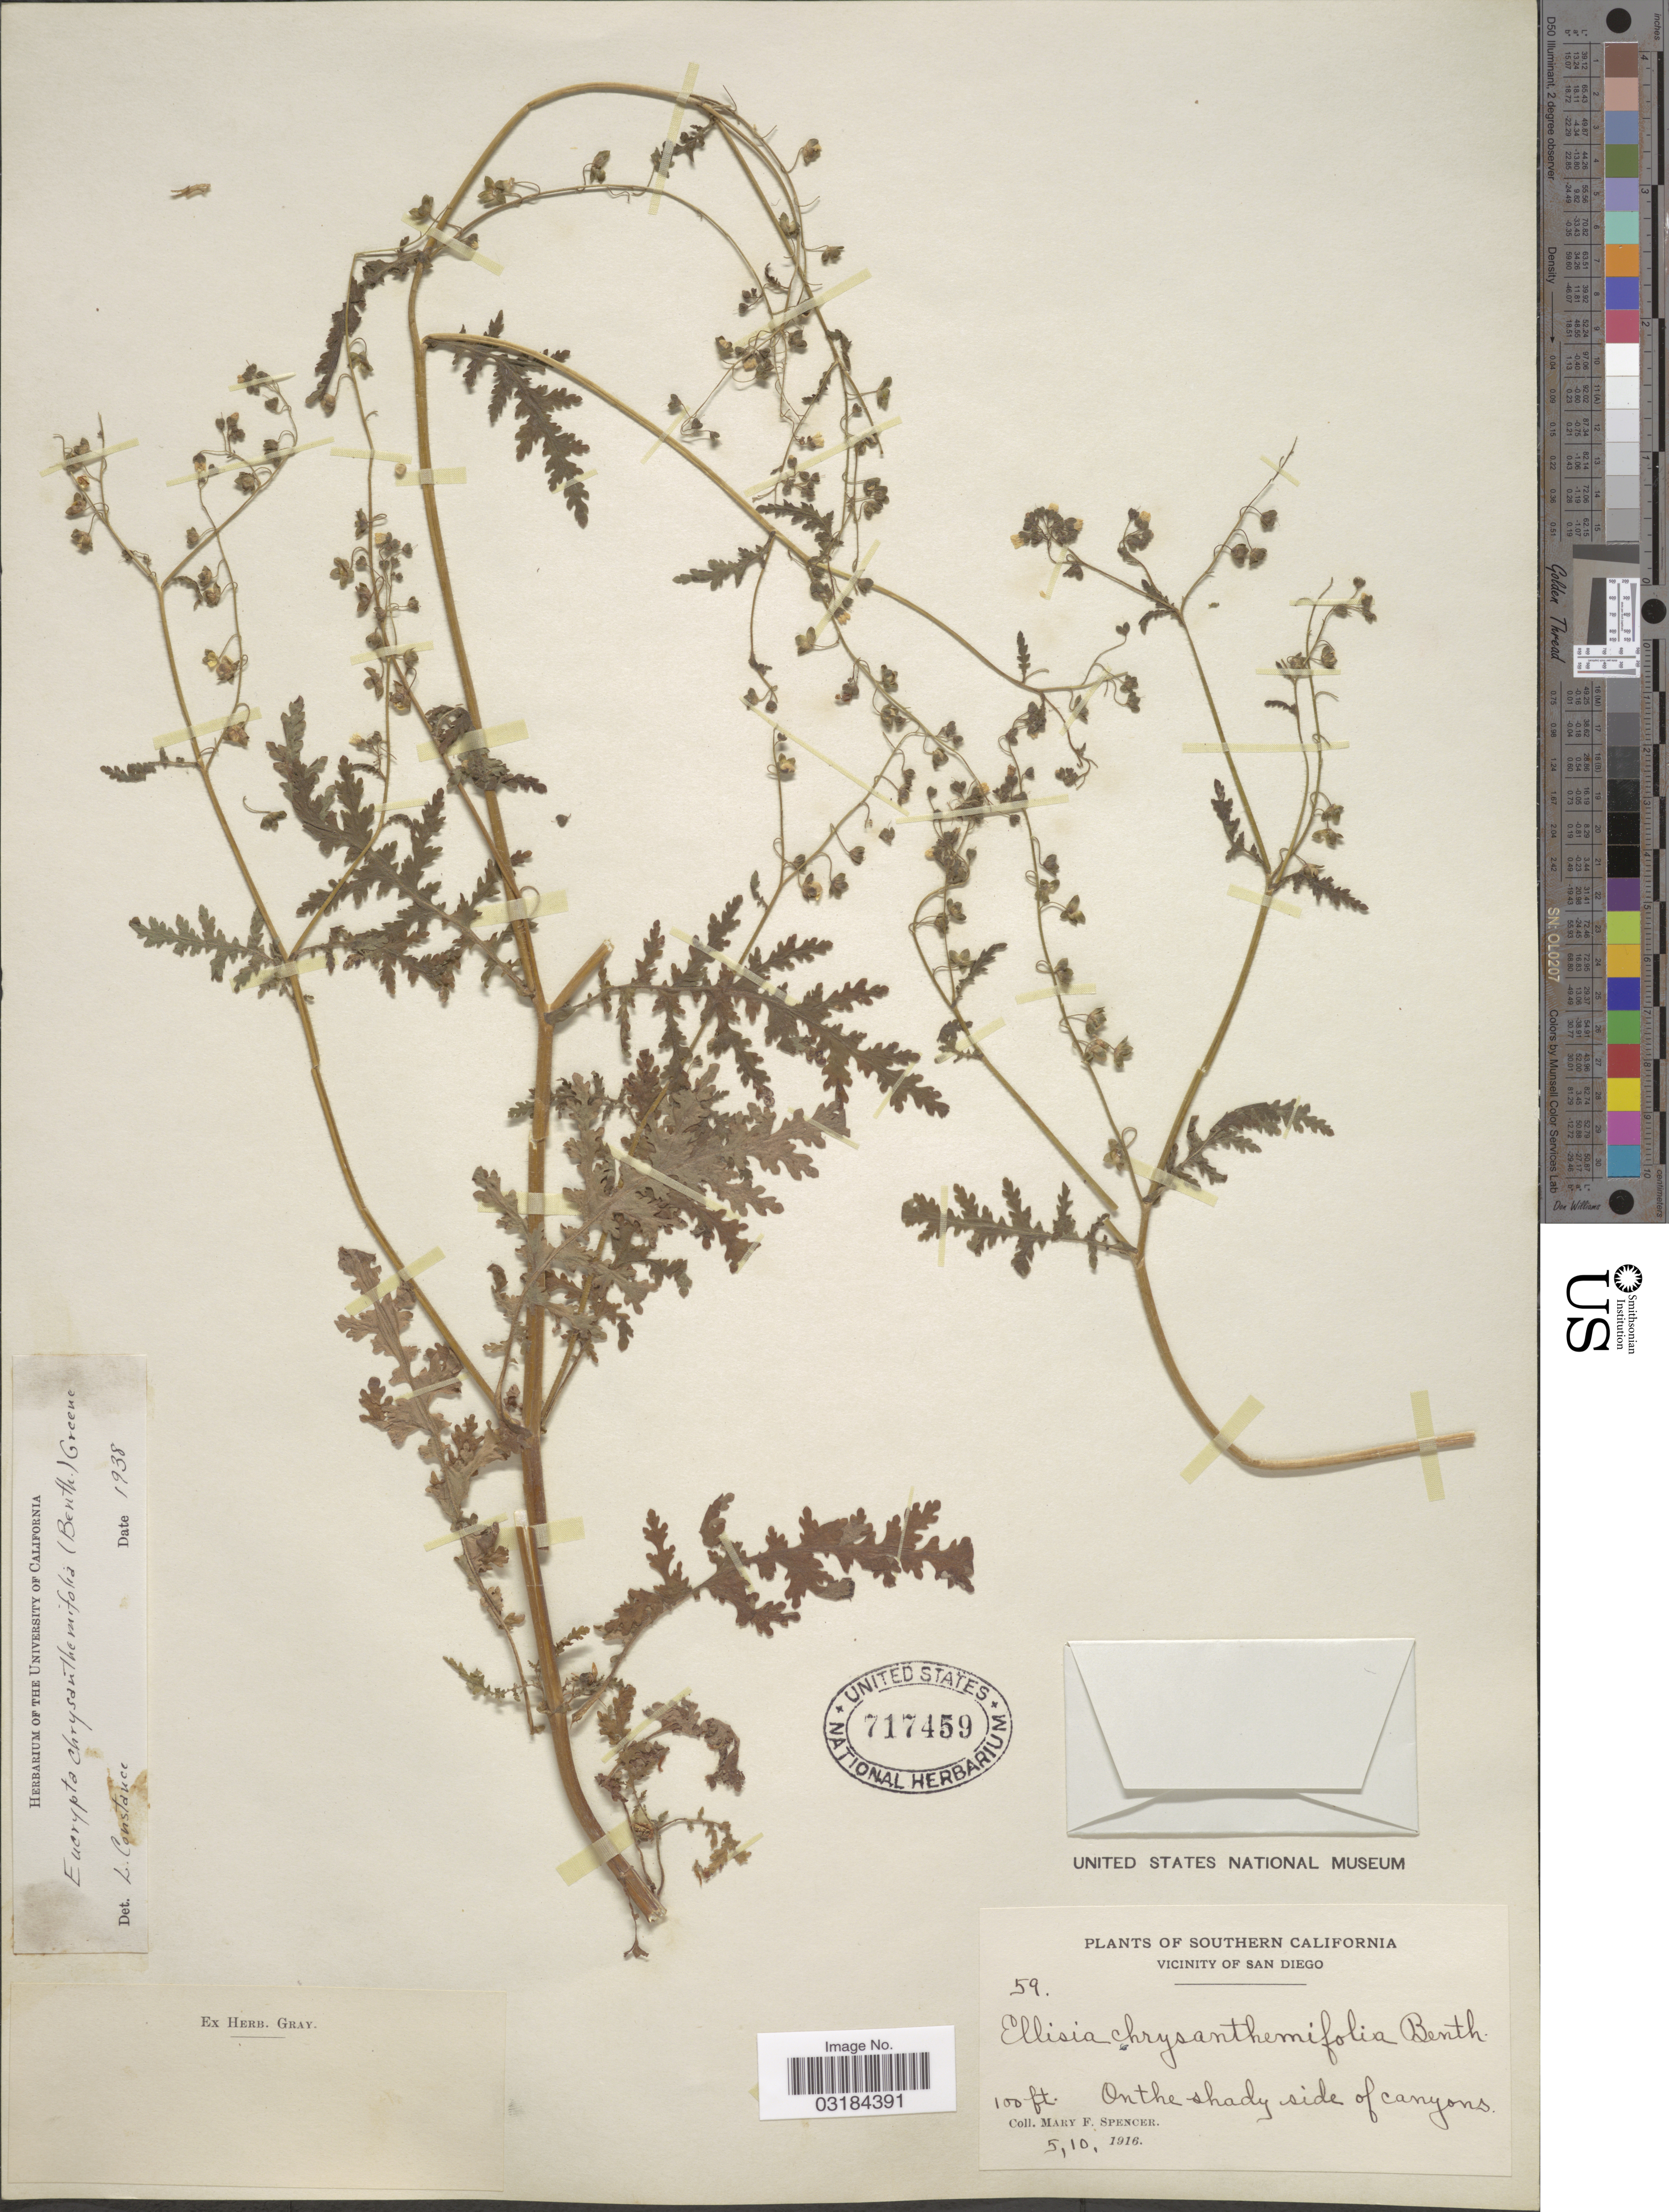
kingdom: Plantae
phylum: Tracheophyta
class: Magnoliopsida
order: Boraginales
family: Hydrophyllaceae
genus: Eucrypta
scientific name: Eucrypta chrysanthemifolia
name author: (Benth.) Greene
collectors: M. Spencer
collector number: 59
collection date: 1916-05-10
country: United States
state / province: California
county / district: San Diego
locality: Southern California. Vicinity of San Diego. On the shady side of canyons.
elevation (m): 30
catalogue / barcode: US 717459